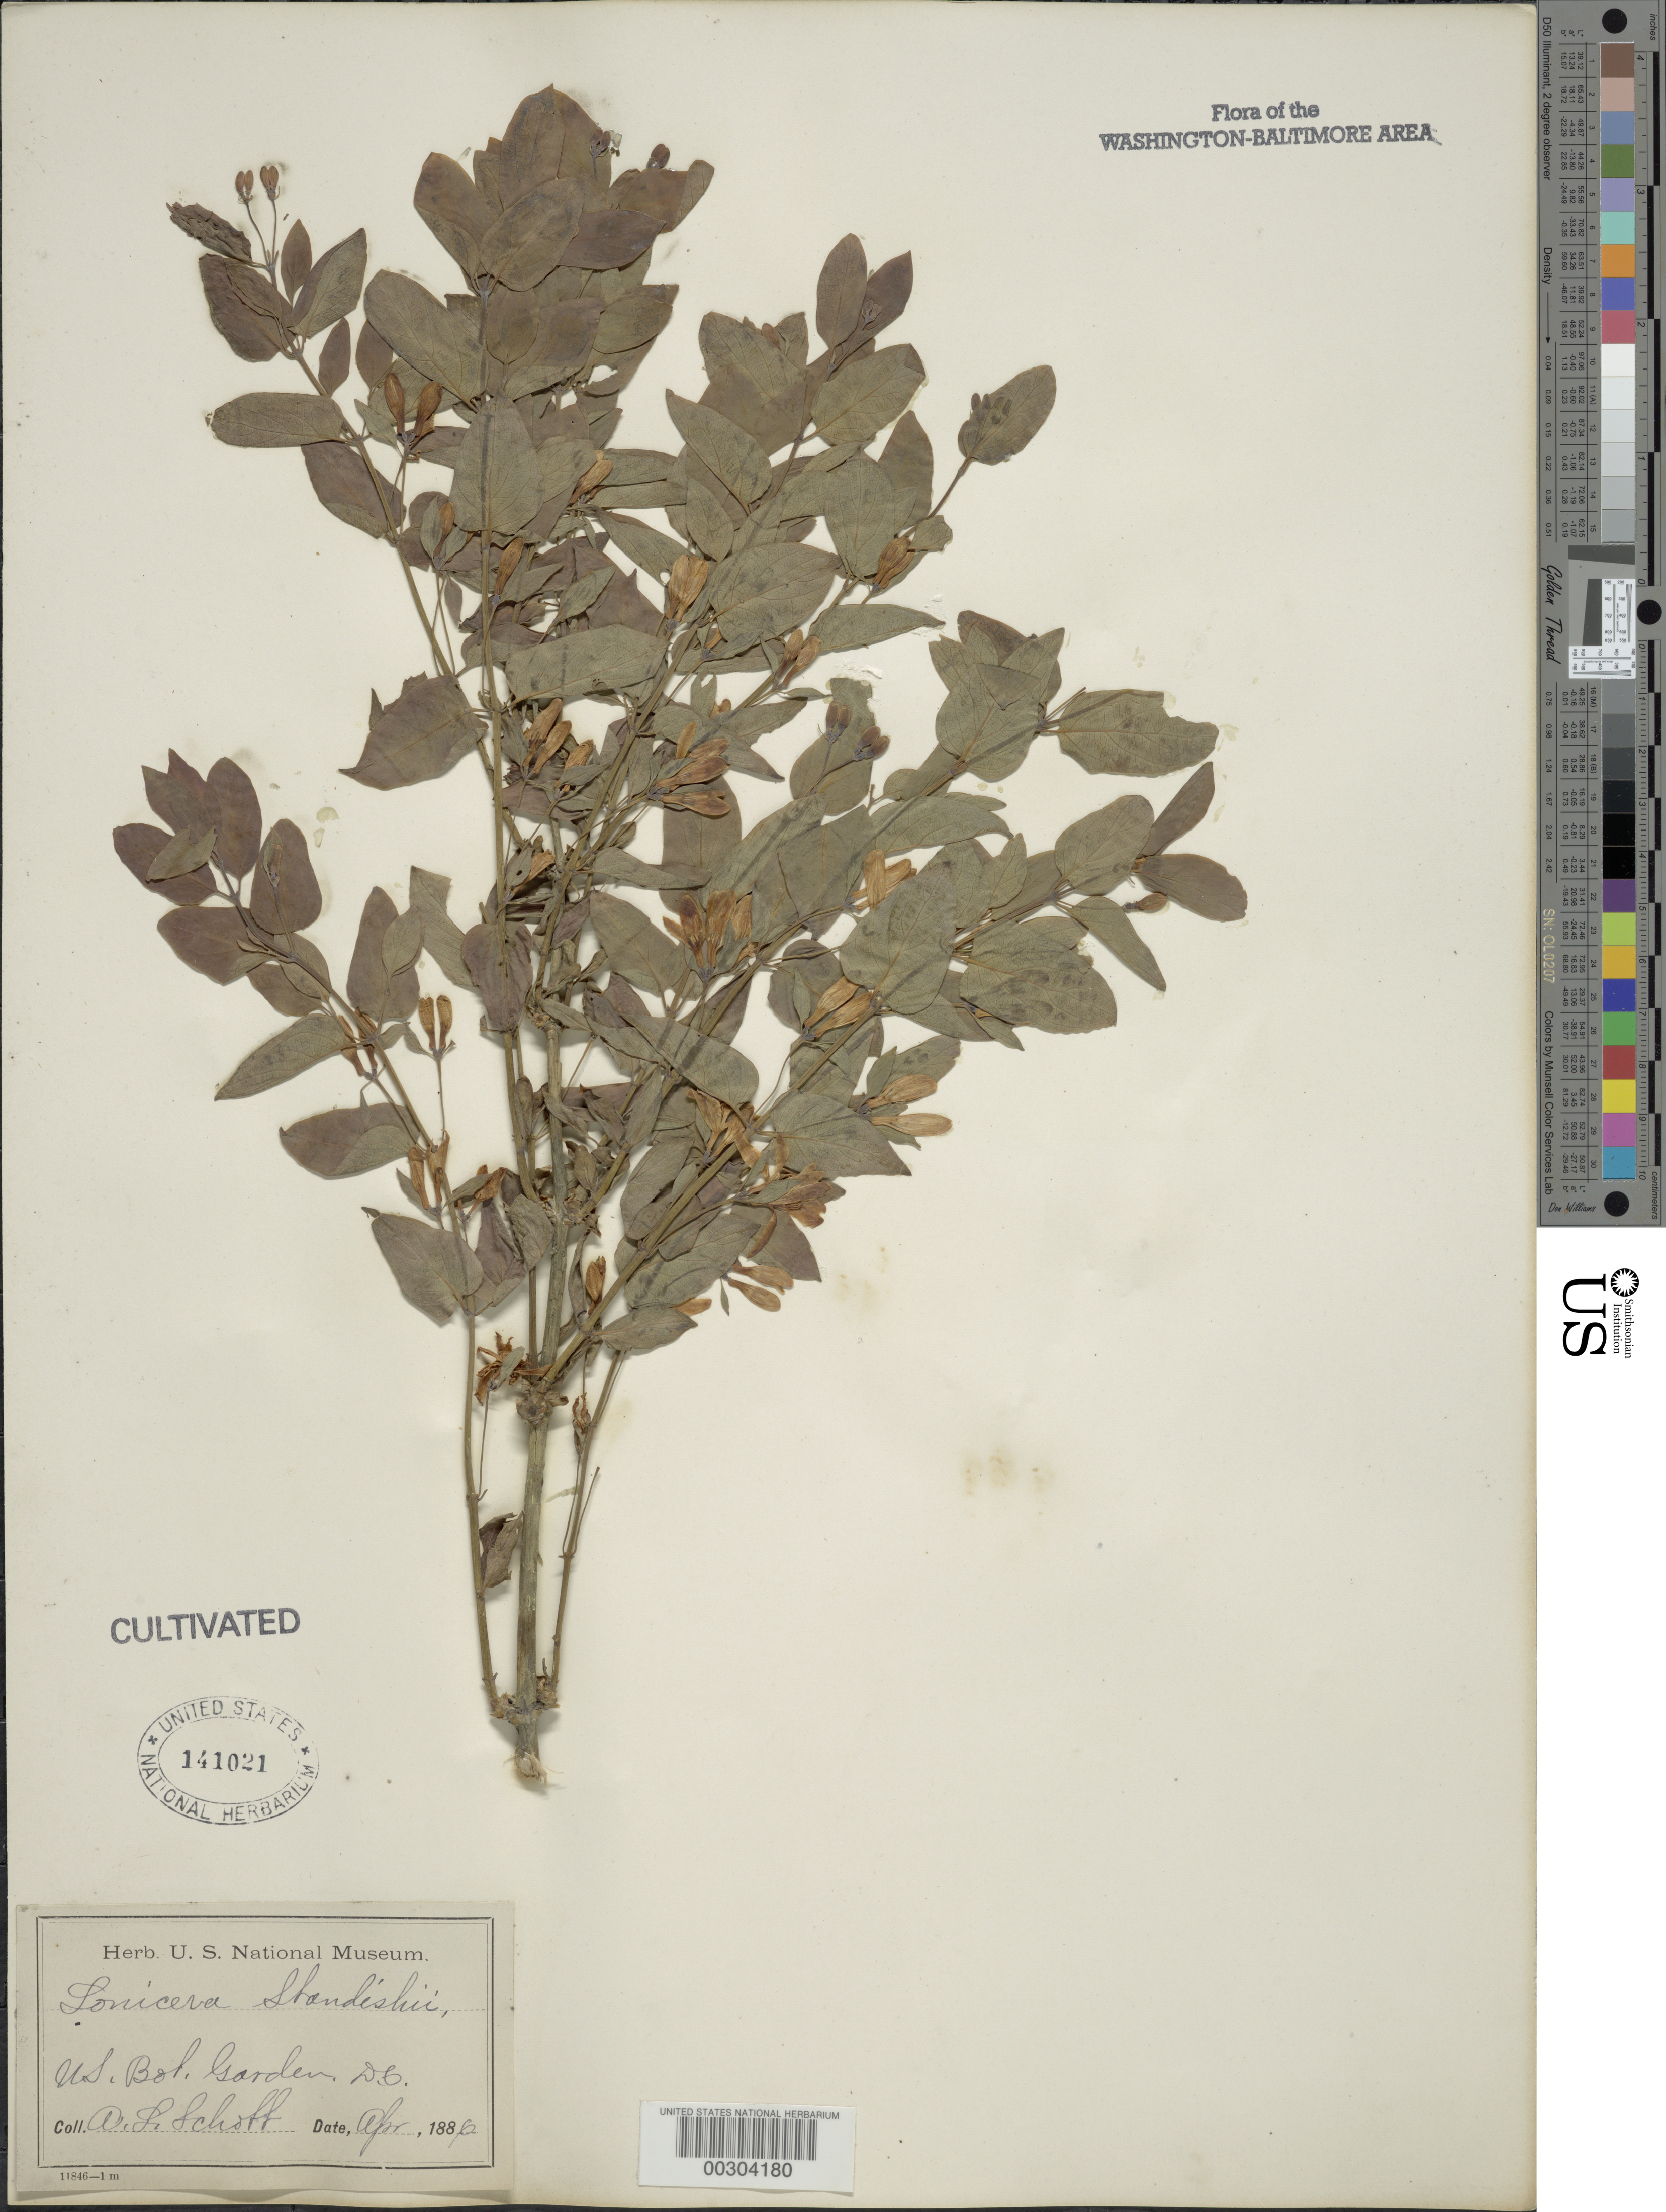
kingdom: Plantae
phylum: Tracheophyta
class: Magnoliopsida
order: Dipsacales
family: Caprifoliaceae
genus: Lonicera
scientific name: Lonicera standishii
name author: Jacques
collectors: A. L. Schott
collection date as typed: Apr 1886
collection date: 1886-04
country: United States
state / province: District of Columbia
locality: Botanical gardens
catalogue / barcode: US 141021